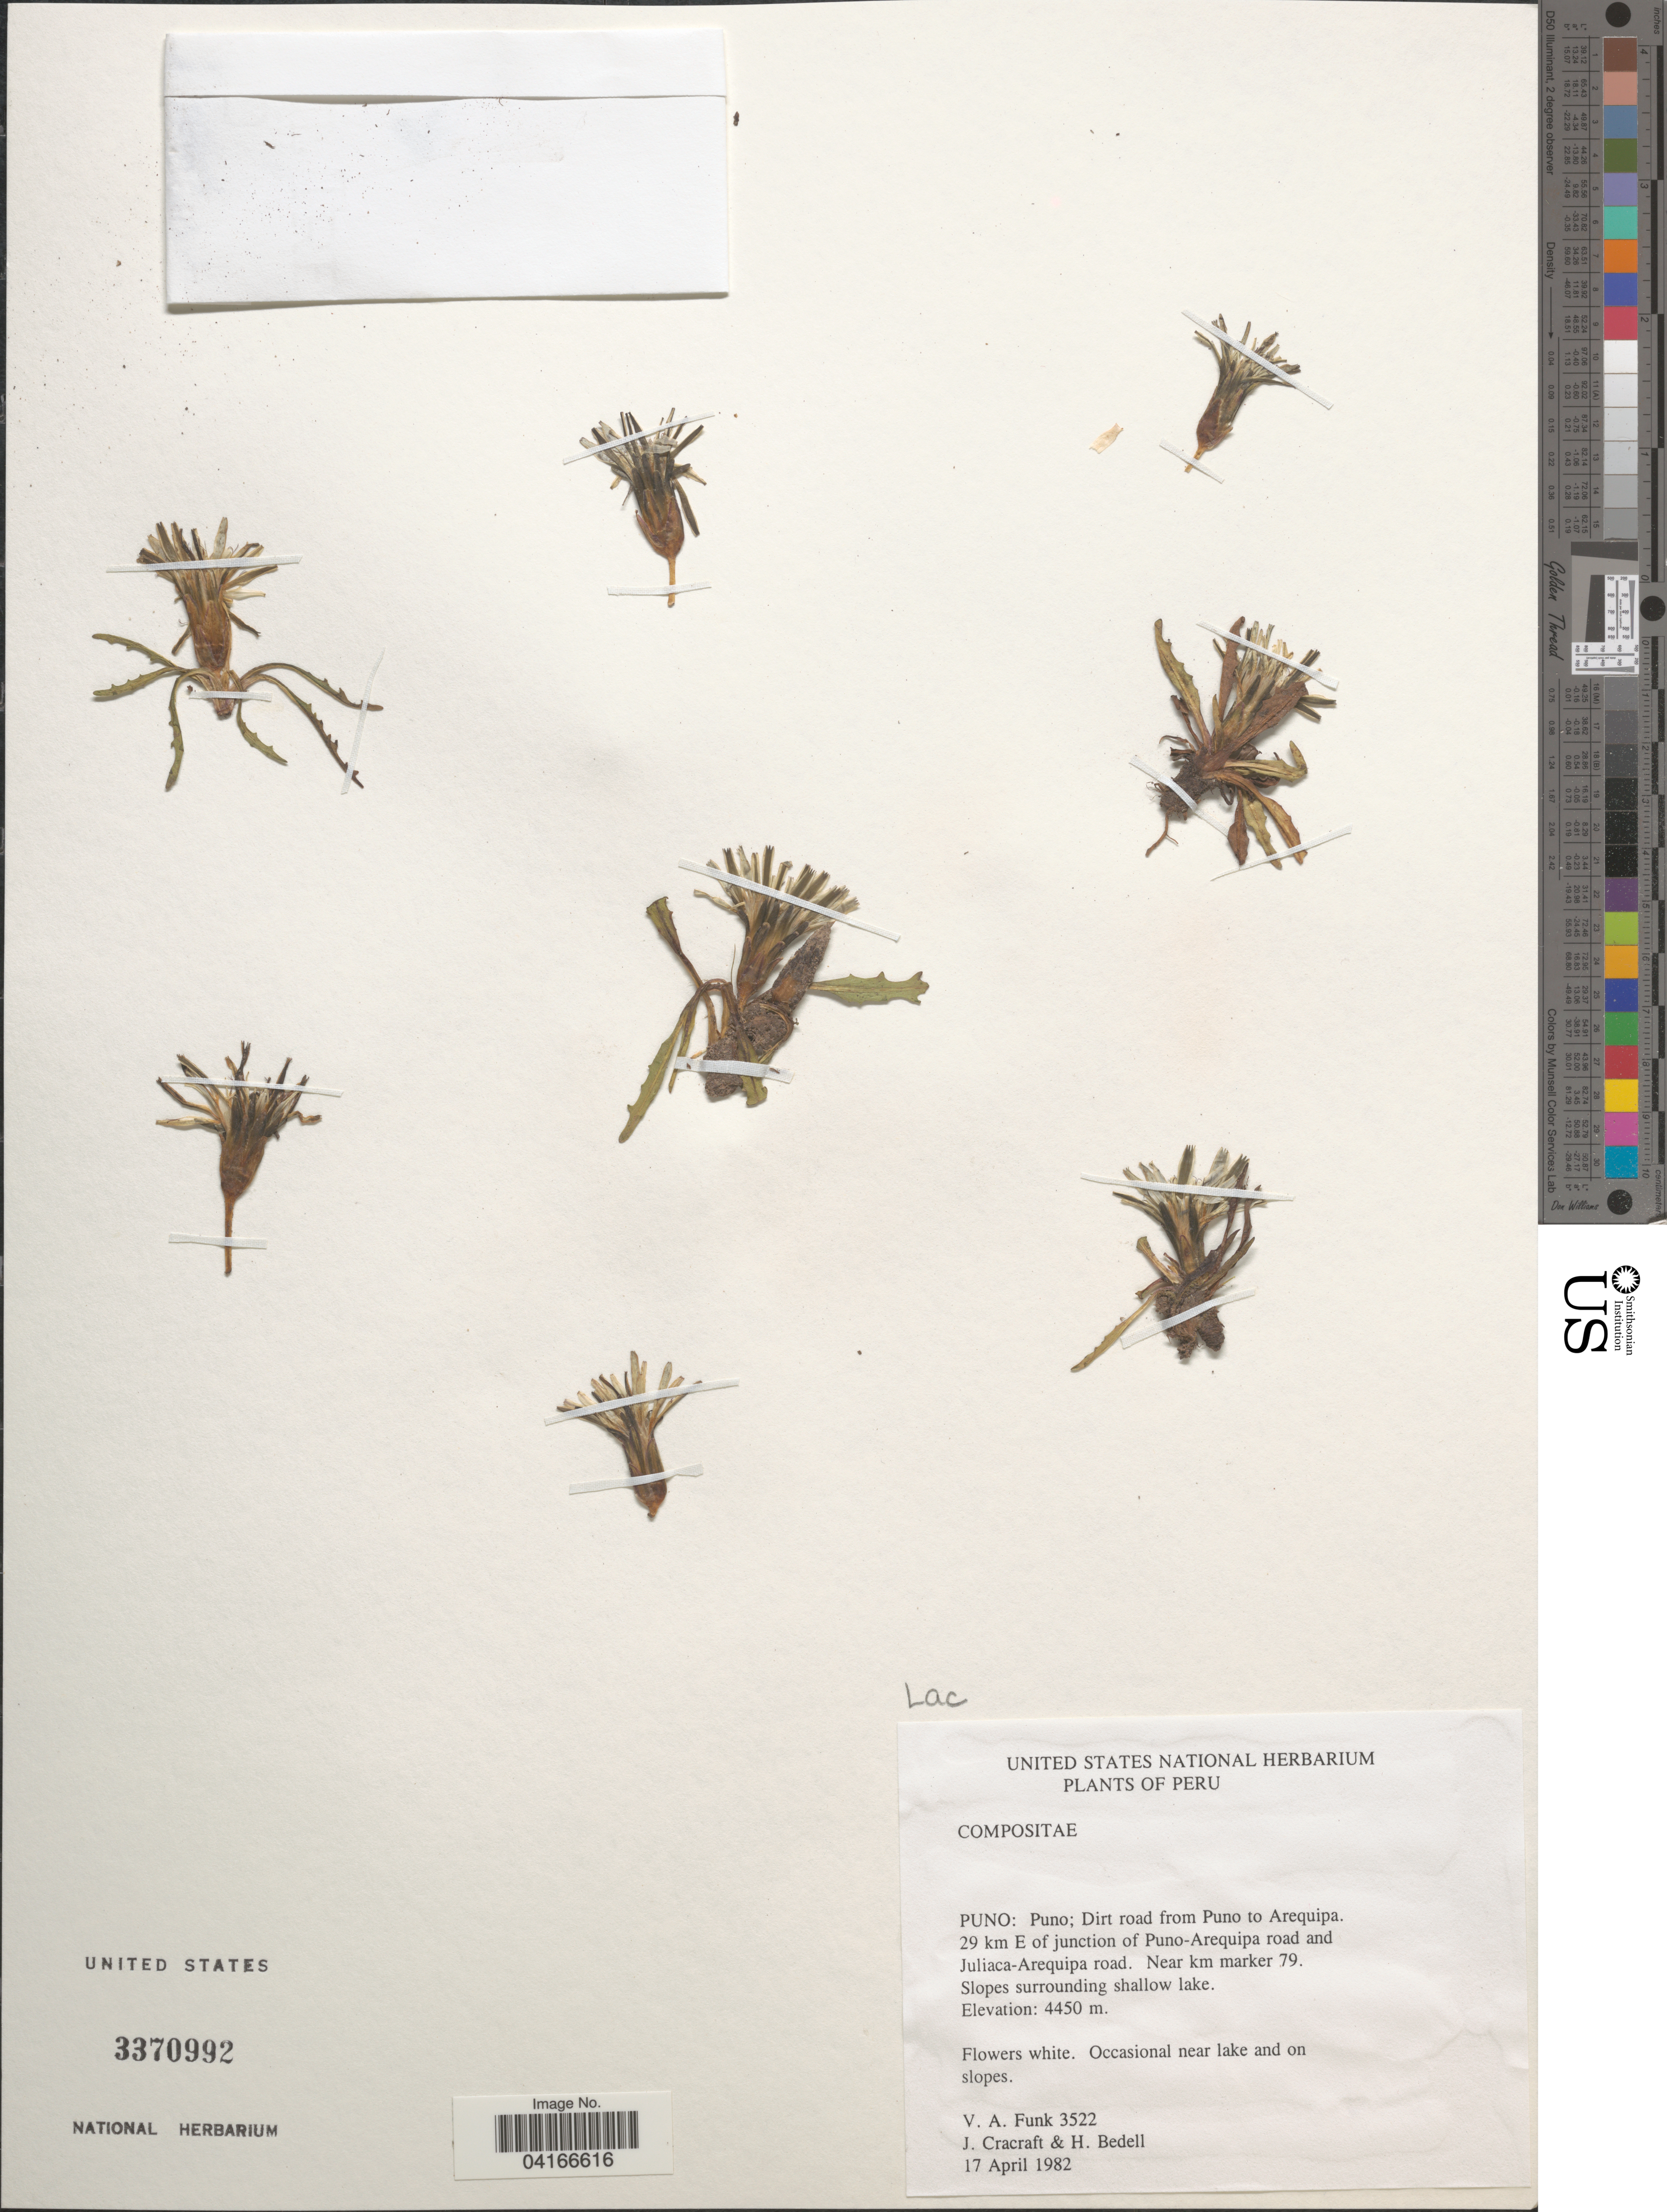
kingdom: Plantae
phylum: Tracheophyta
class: Magnoliopsida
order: Asterales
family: Asteraceae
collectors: V. Funk, J. L. Cracraft & H. Bedell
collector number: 3522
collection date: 1982-04-17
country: Peru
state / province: Puno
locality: Puno: Puno; Dirt road from Puno to Arequipa. 29 km E of junction of Puno-Arequipa road and Juliaca-Arequipa road. Near km marker 79.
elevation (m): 4450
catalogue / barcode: US 3370992